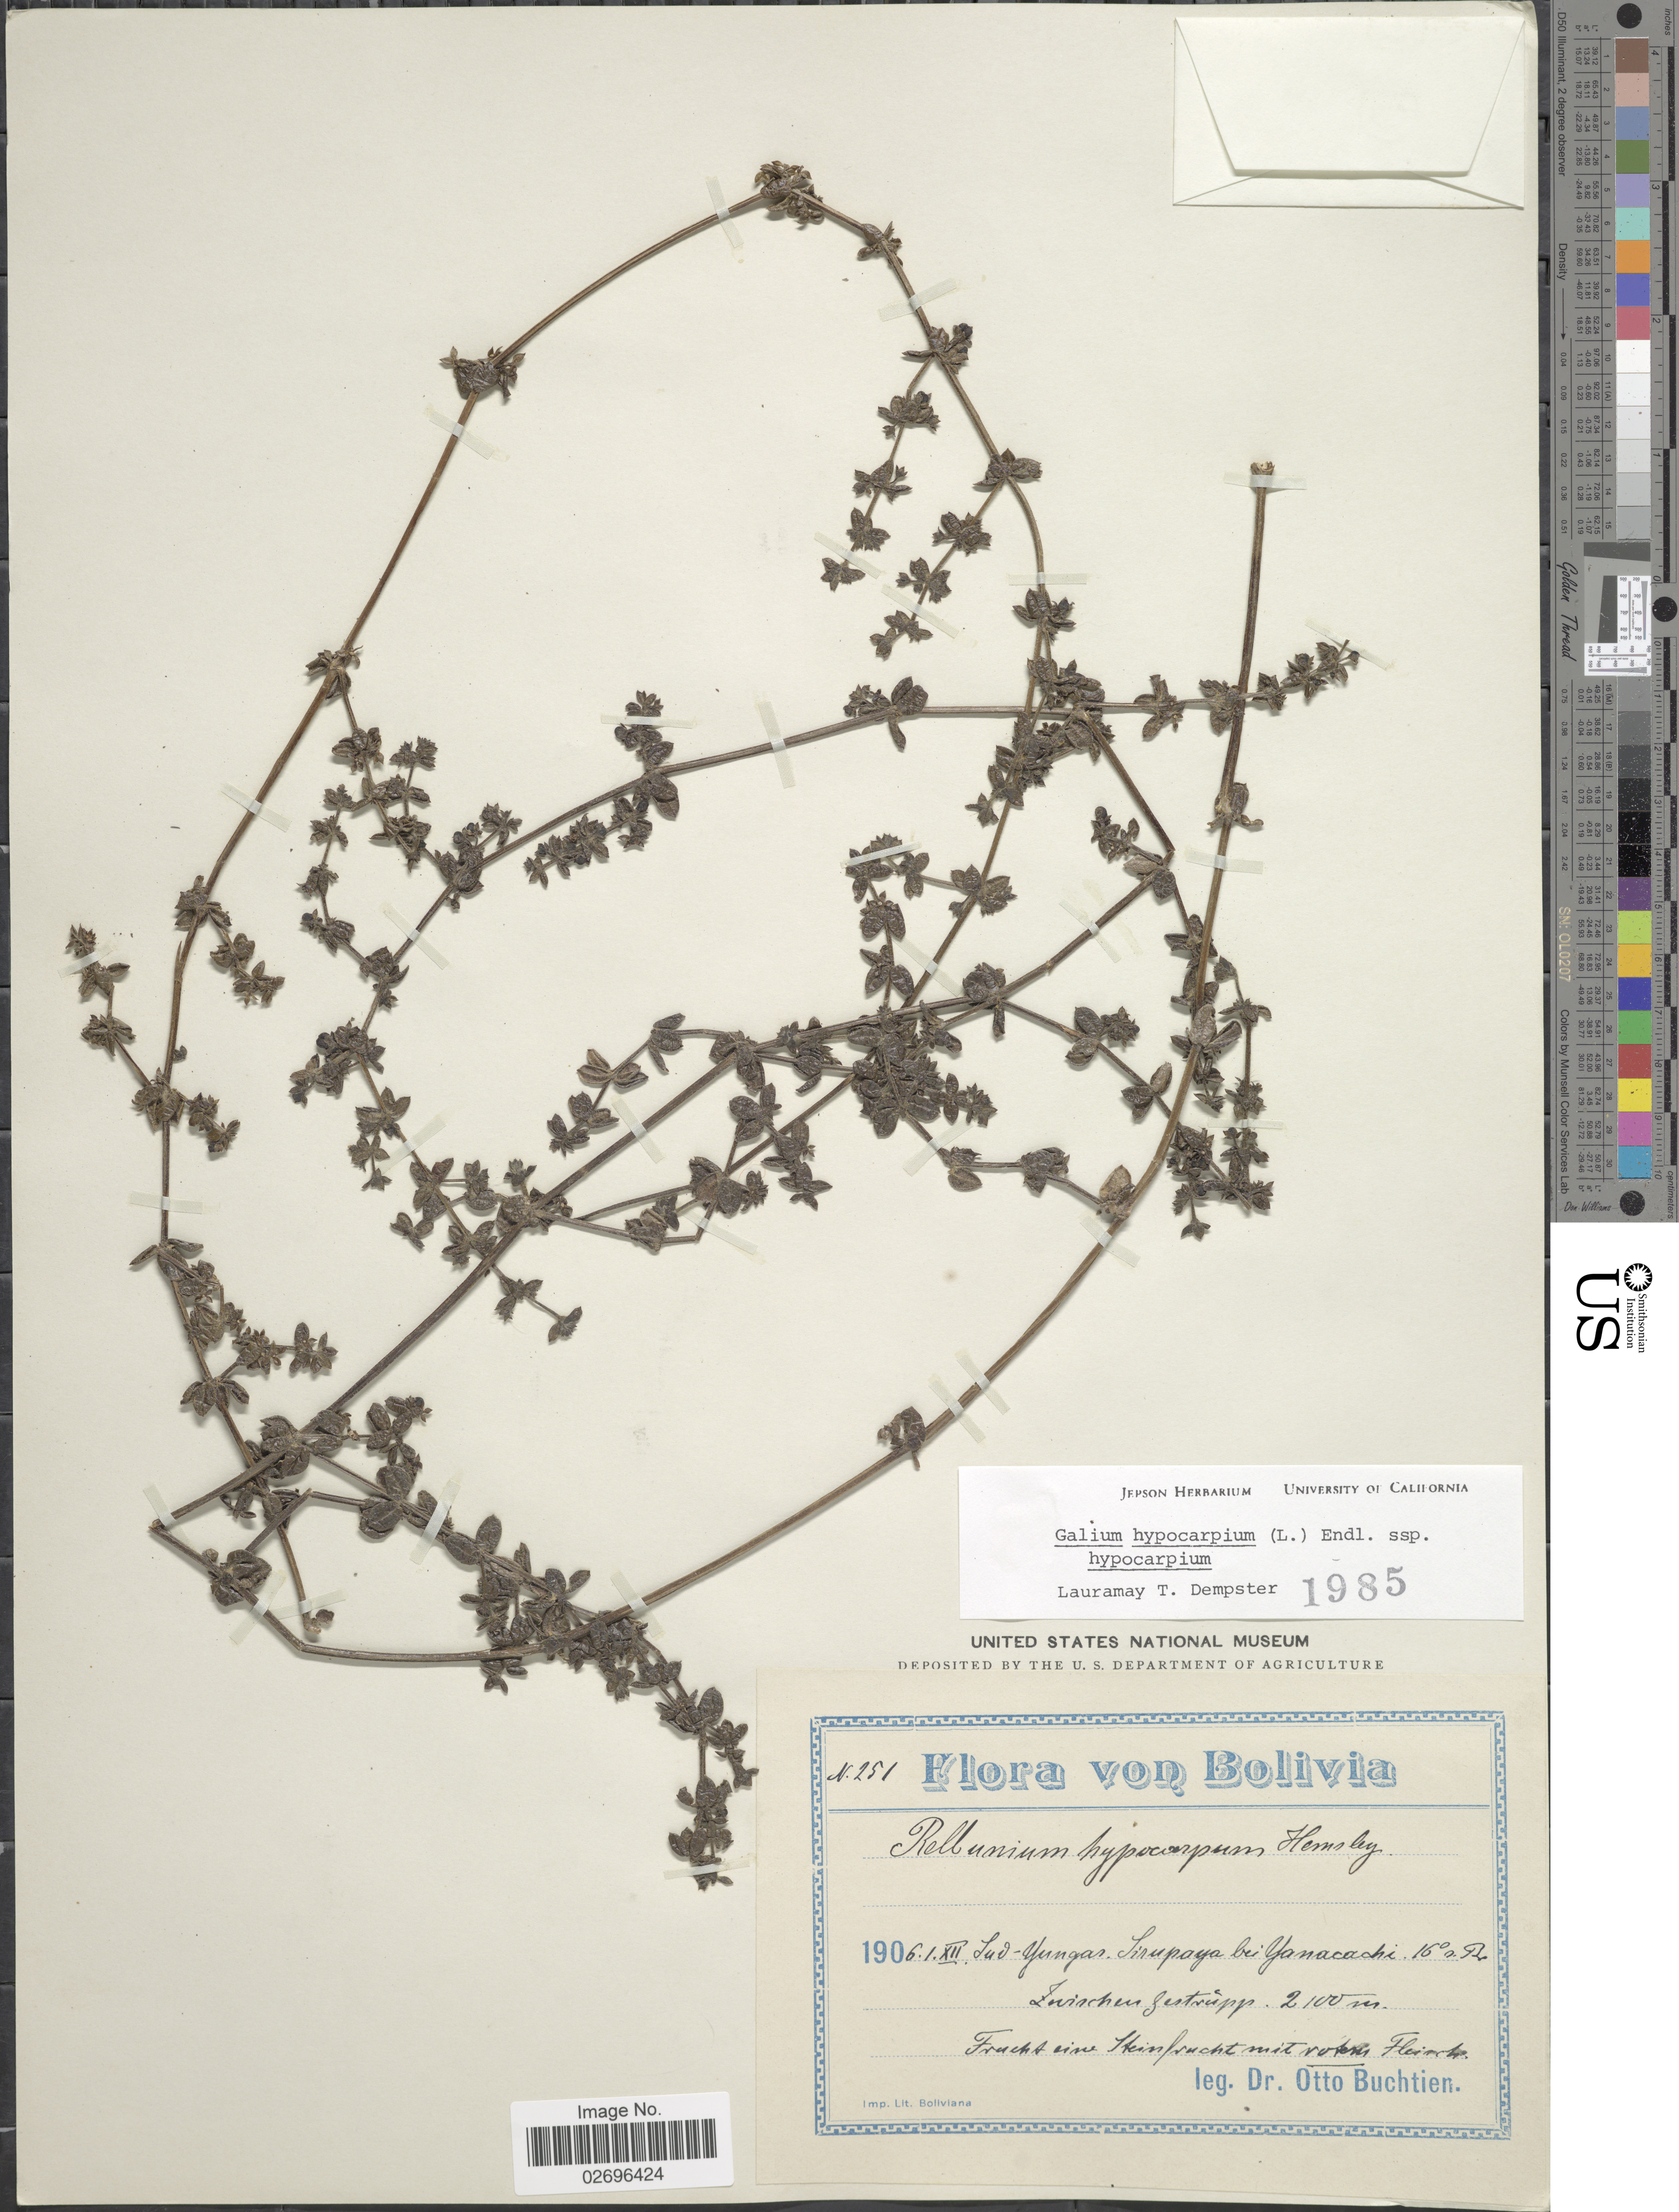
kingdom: Plantae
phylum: Tracheophyta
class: Magnoliopsida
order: Gentianales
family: Rubiaceae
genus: Galium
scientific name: Galium hypocarpium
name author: (L.) Endl. ex Griseb.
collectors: O. Buchtien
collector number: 251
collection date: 1906-12-11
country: Bolivia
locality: Sud-Yungas, Sirapaya bei Yanacachi.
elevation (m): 2100